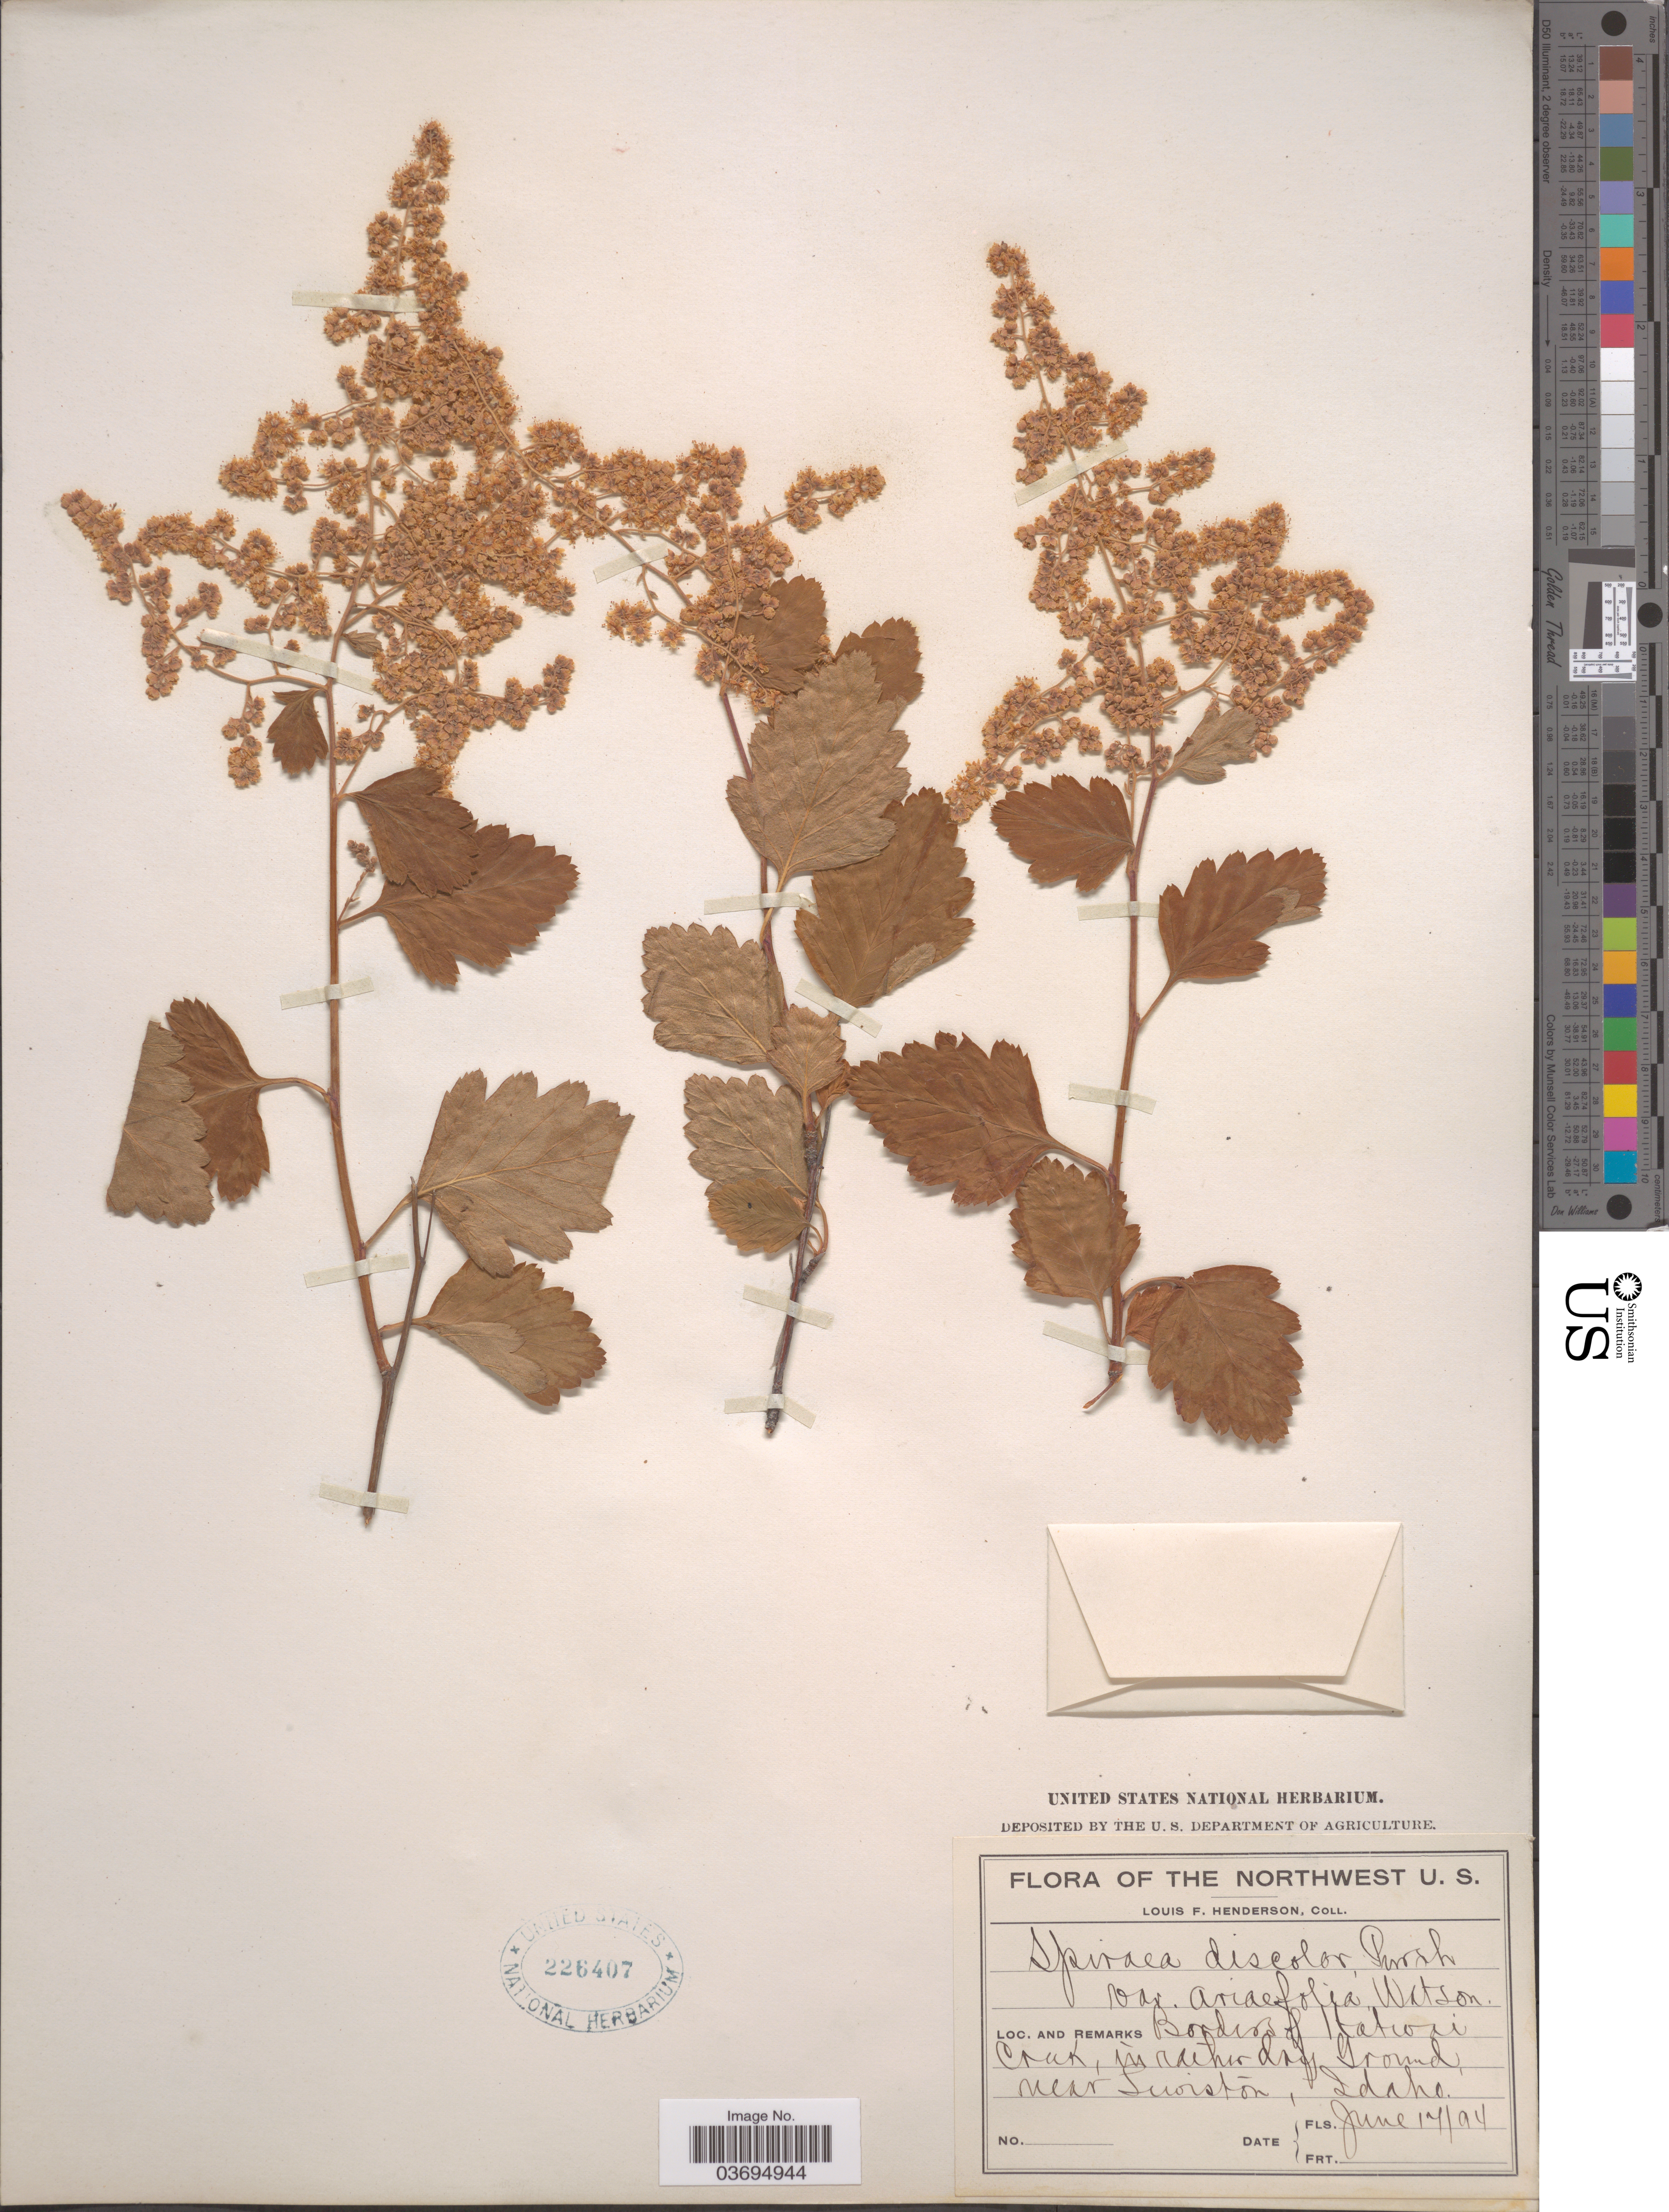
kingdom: Plantae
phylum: Tracheophyta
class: Magnoliopsida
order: Rosales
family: Rosaceae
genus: Holodiscus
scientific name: Holodiscus discolor var. discolor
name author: (Pursh) Maxim.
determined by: Strong, Mark T., (BOT), Smithsonian Institution - National Museum of Natural History (UNITED STATES)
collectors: L. Henderson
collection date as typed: Transcribed d/m/y: 17/6/94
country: United States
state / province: Idaho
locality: Borders of Hatwai Creek, in rather dry ground near Lewiston.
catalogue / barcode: US 226407